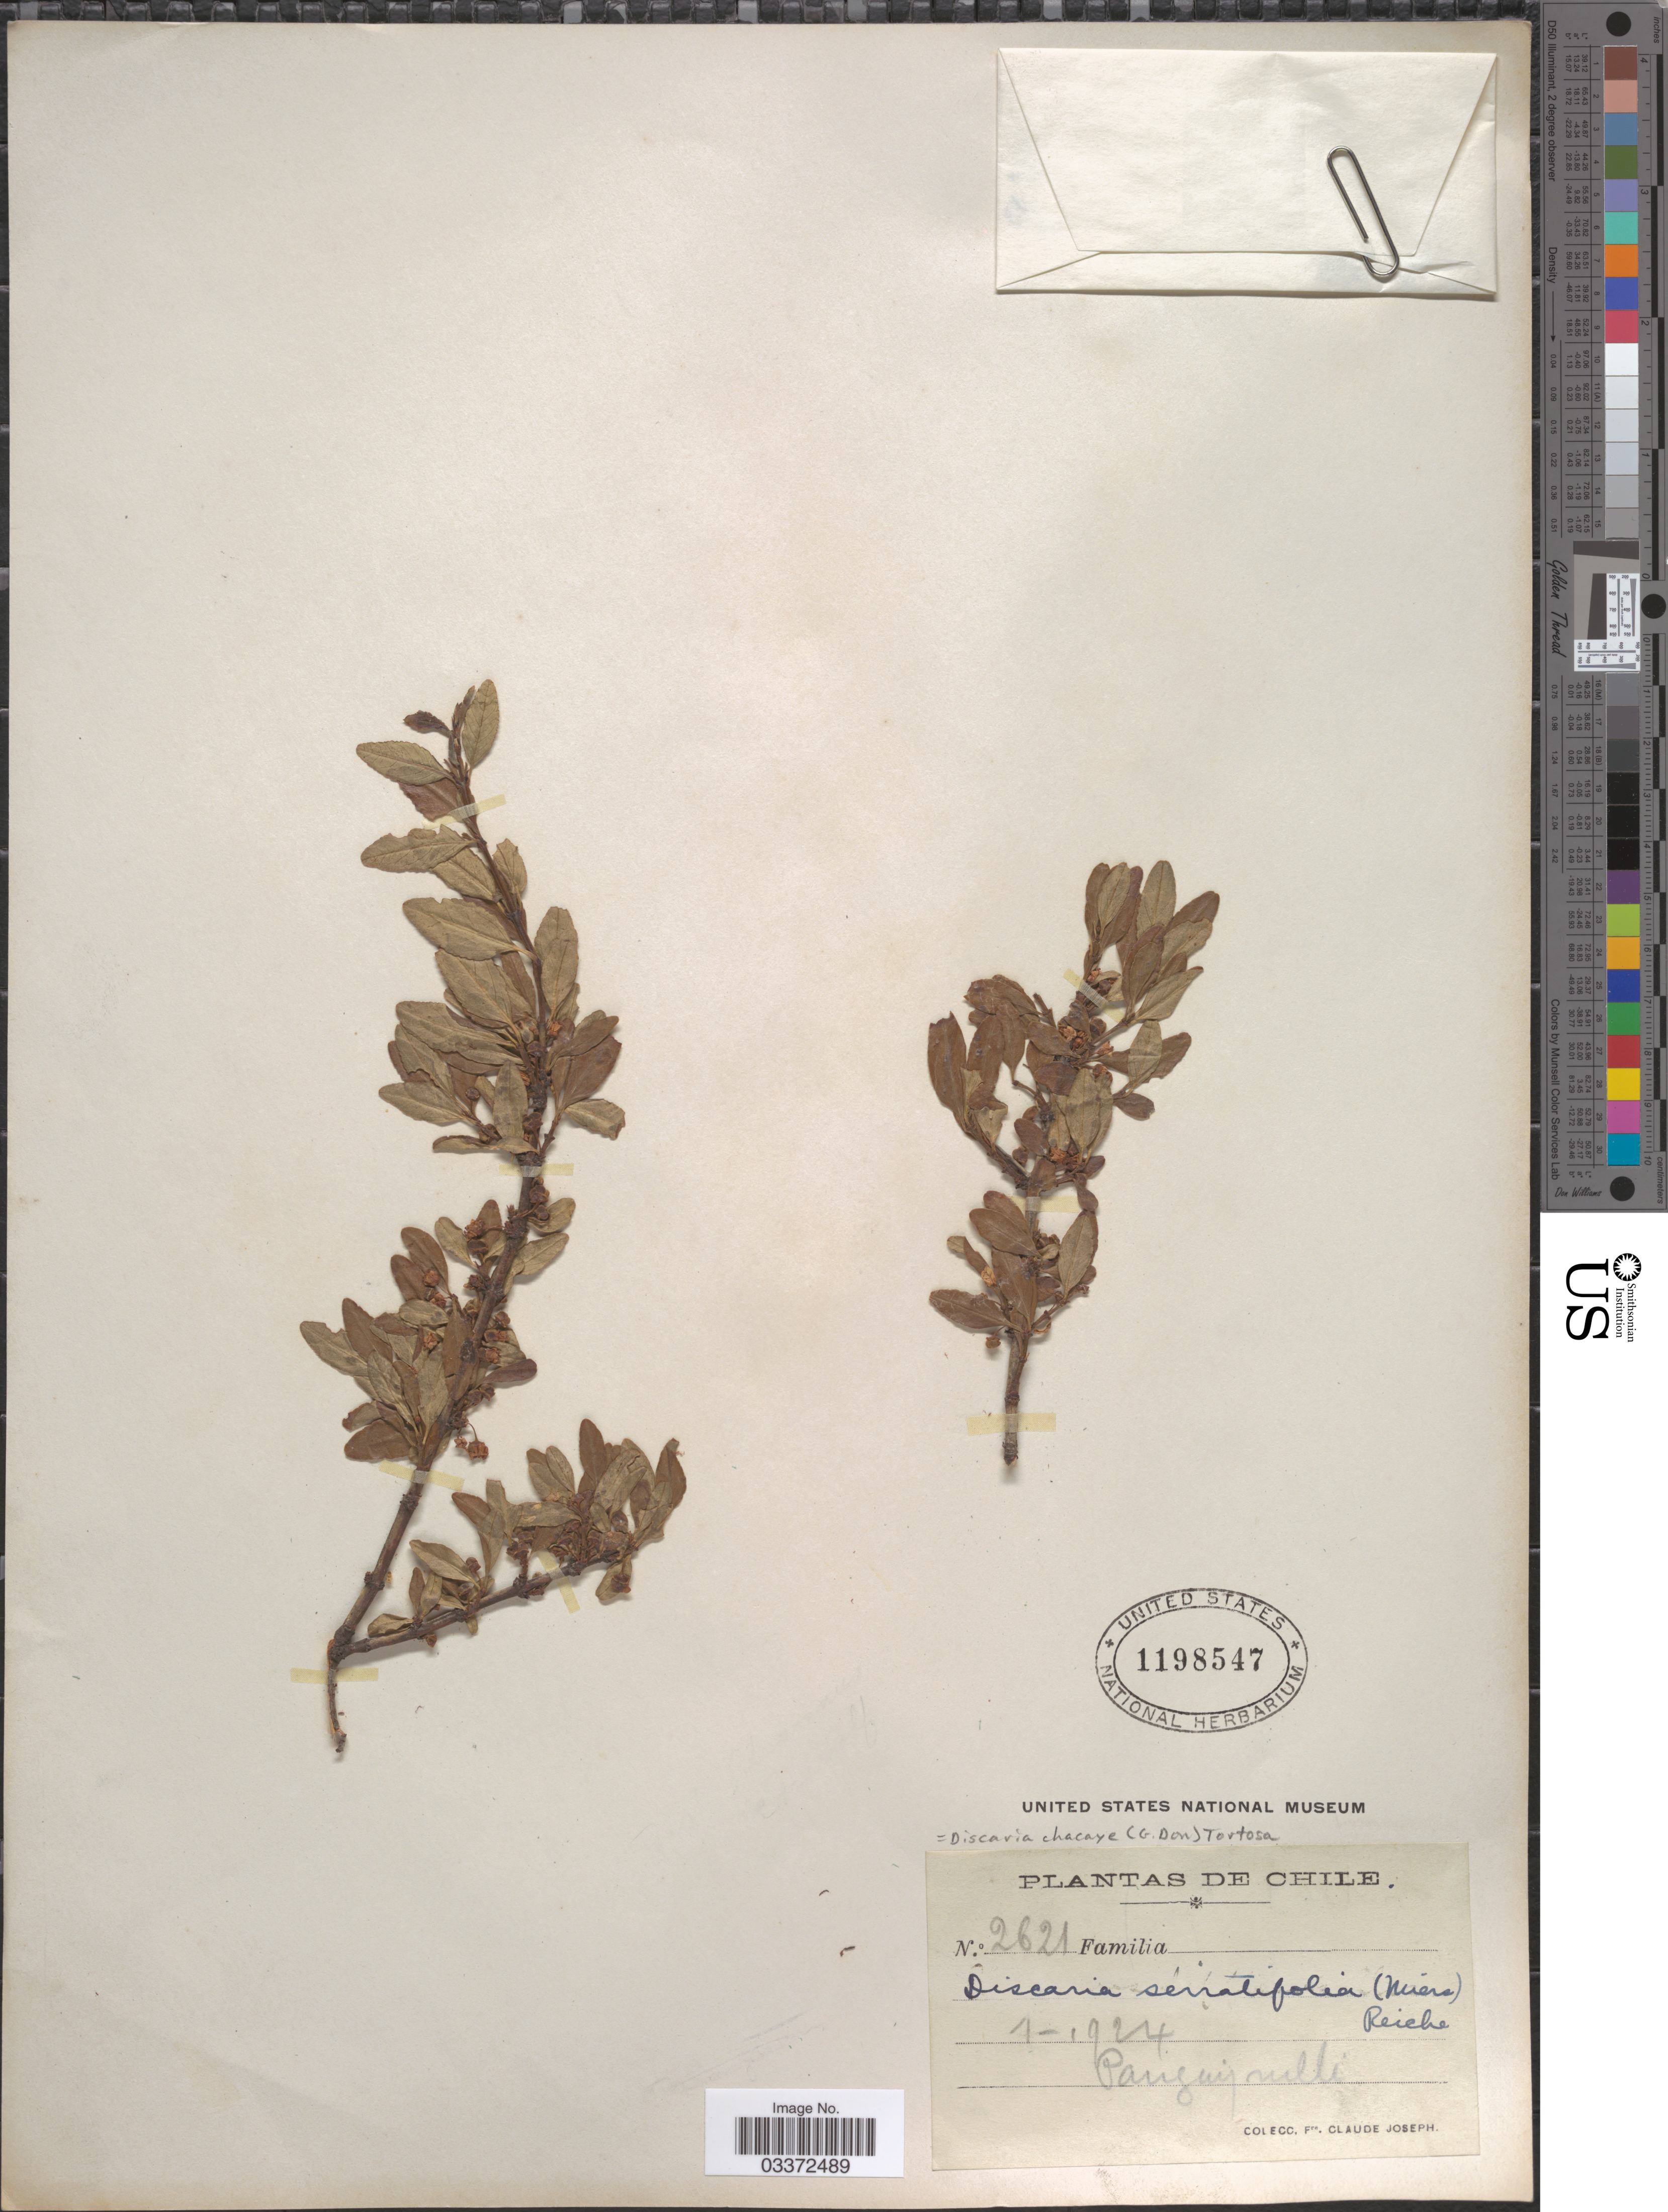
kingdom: Plantae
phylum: Tracheophyta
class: Magnoliopsida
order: Rosales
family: Rhamnaceae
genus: Discaria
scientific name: Discaria chacaye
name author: (G. Don) Tortosa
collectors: Bro. Claude-Joseph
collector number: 2621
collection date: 1924-01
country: Chile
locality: Panguipulli.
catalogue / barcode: US 1198547